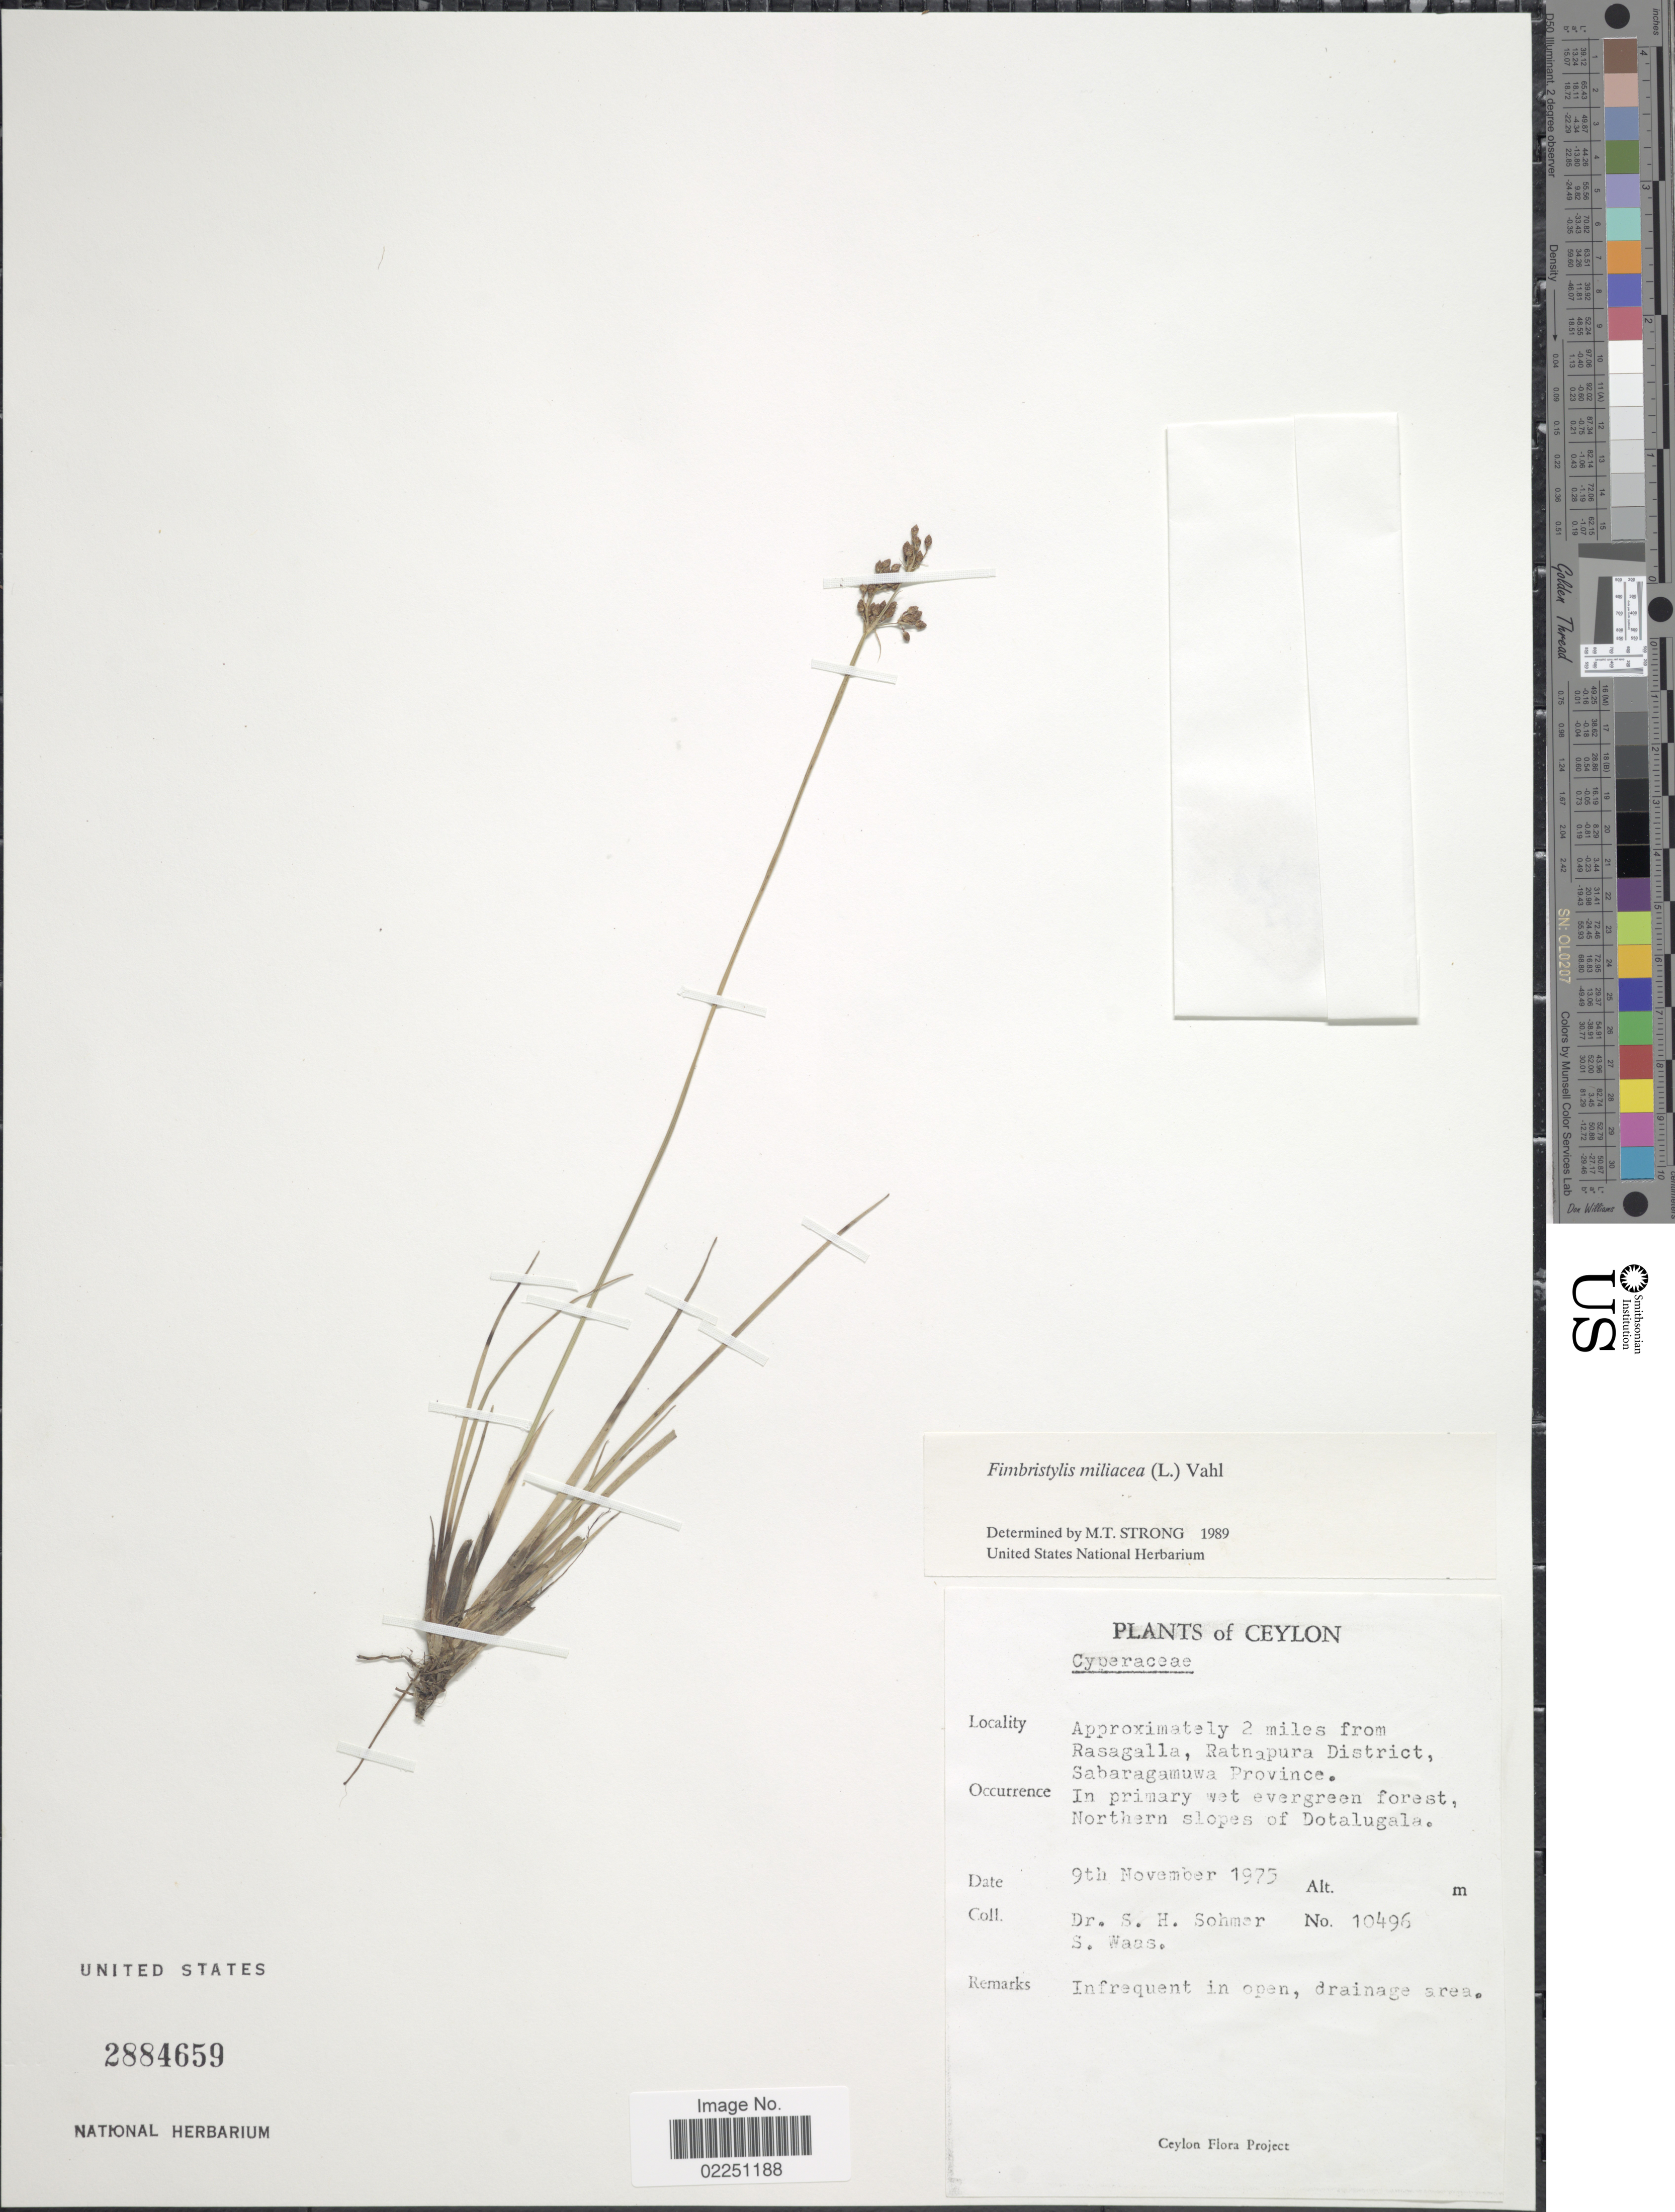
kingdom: Plantae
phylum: Tracheophyta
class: Liliopsida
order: Poales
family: Cyperaceae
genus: Fimbristylis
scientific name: Fimbristylis littoralis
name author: Gaudich.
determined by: Strong, M. T., (US), Smithsonian Institution - National Museum of Natural History (UNITED STATES)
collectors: S. H. Sohmer & S. Waas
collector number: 10496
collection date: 1975-11-09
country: Sri Lanka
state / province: Sabaragamuwa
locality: Ceylon, Approximately 2 miles from Rasagalla, Ratnapura District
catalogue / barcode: US 2884659